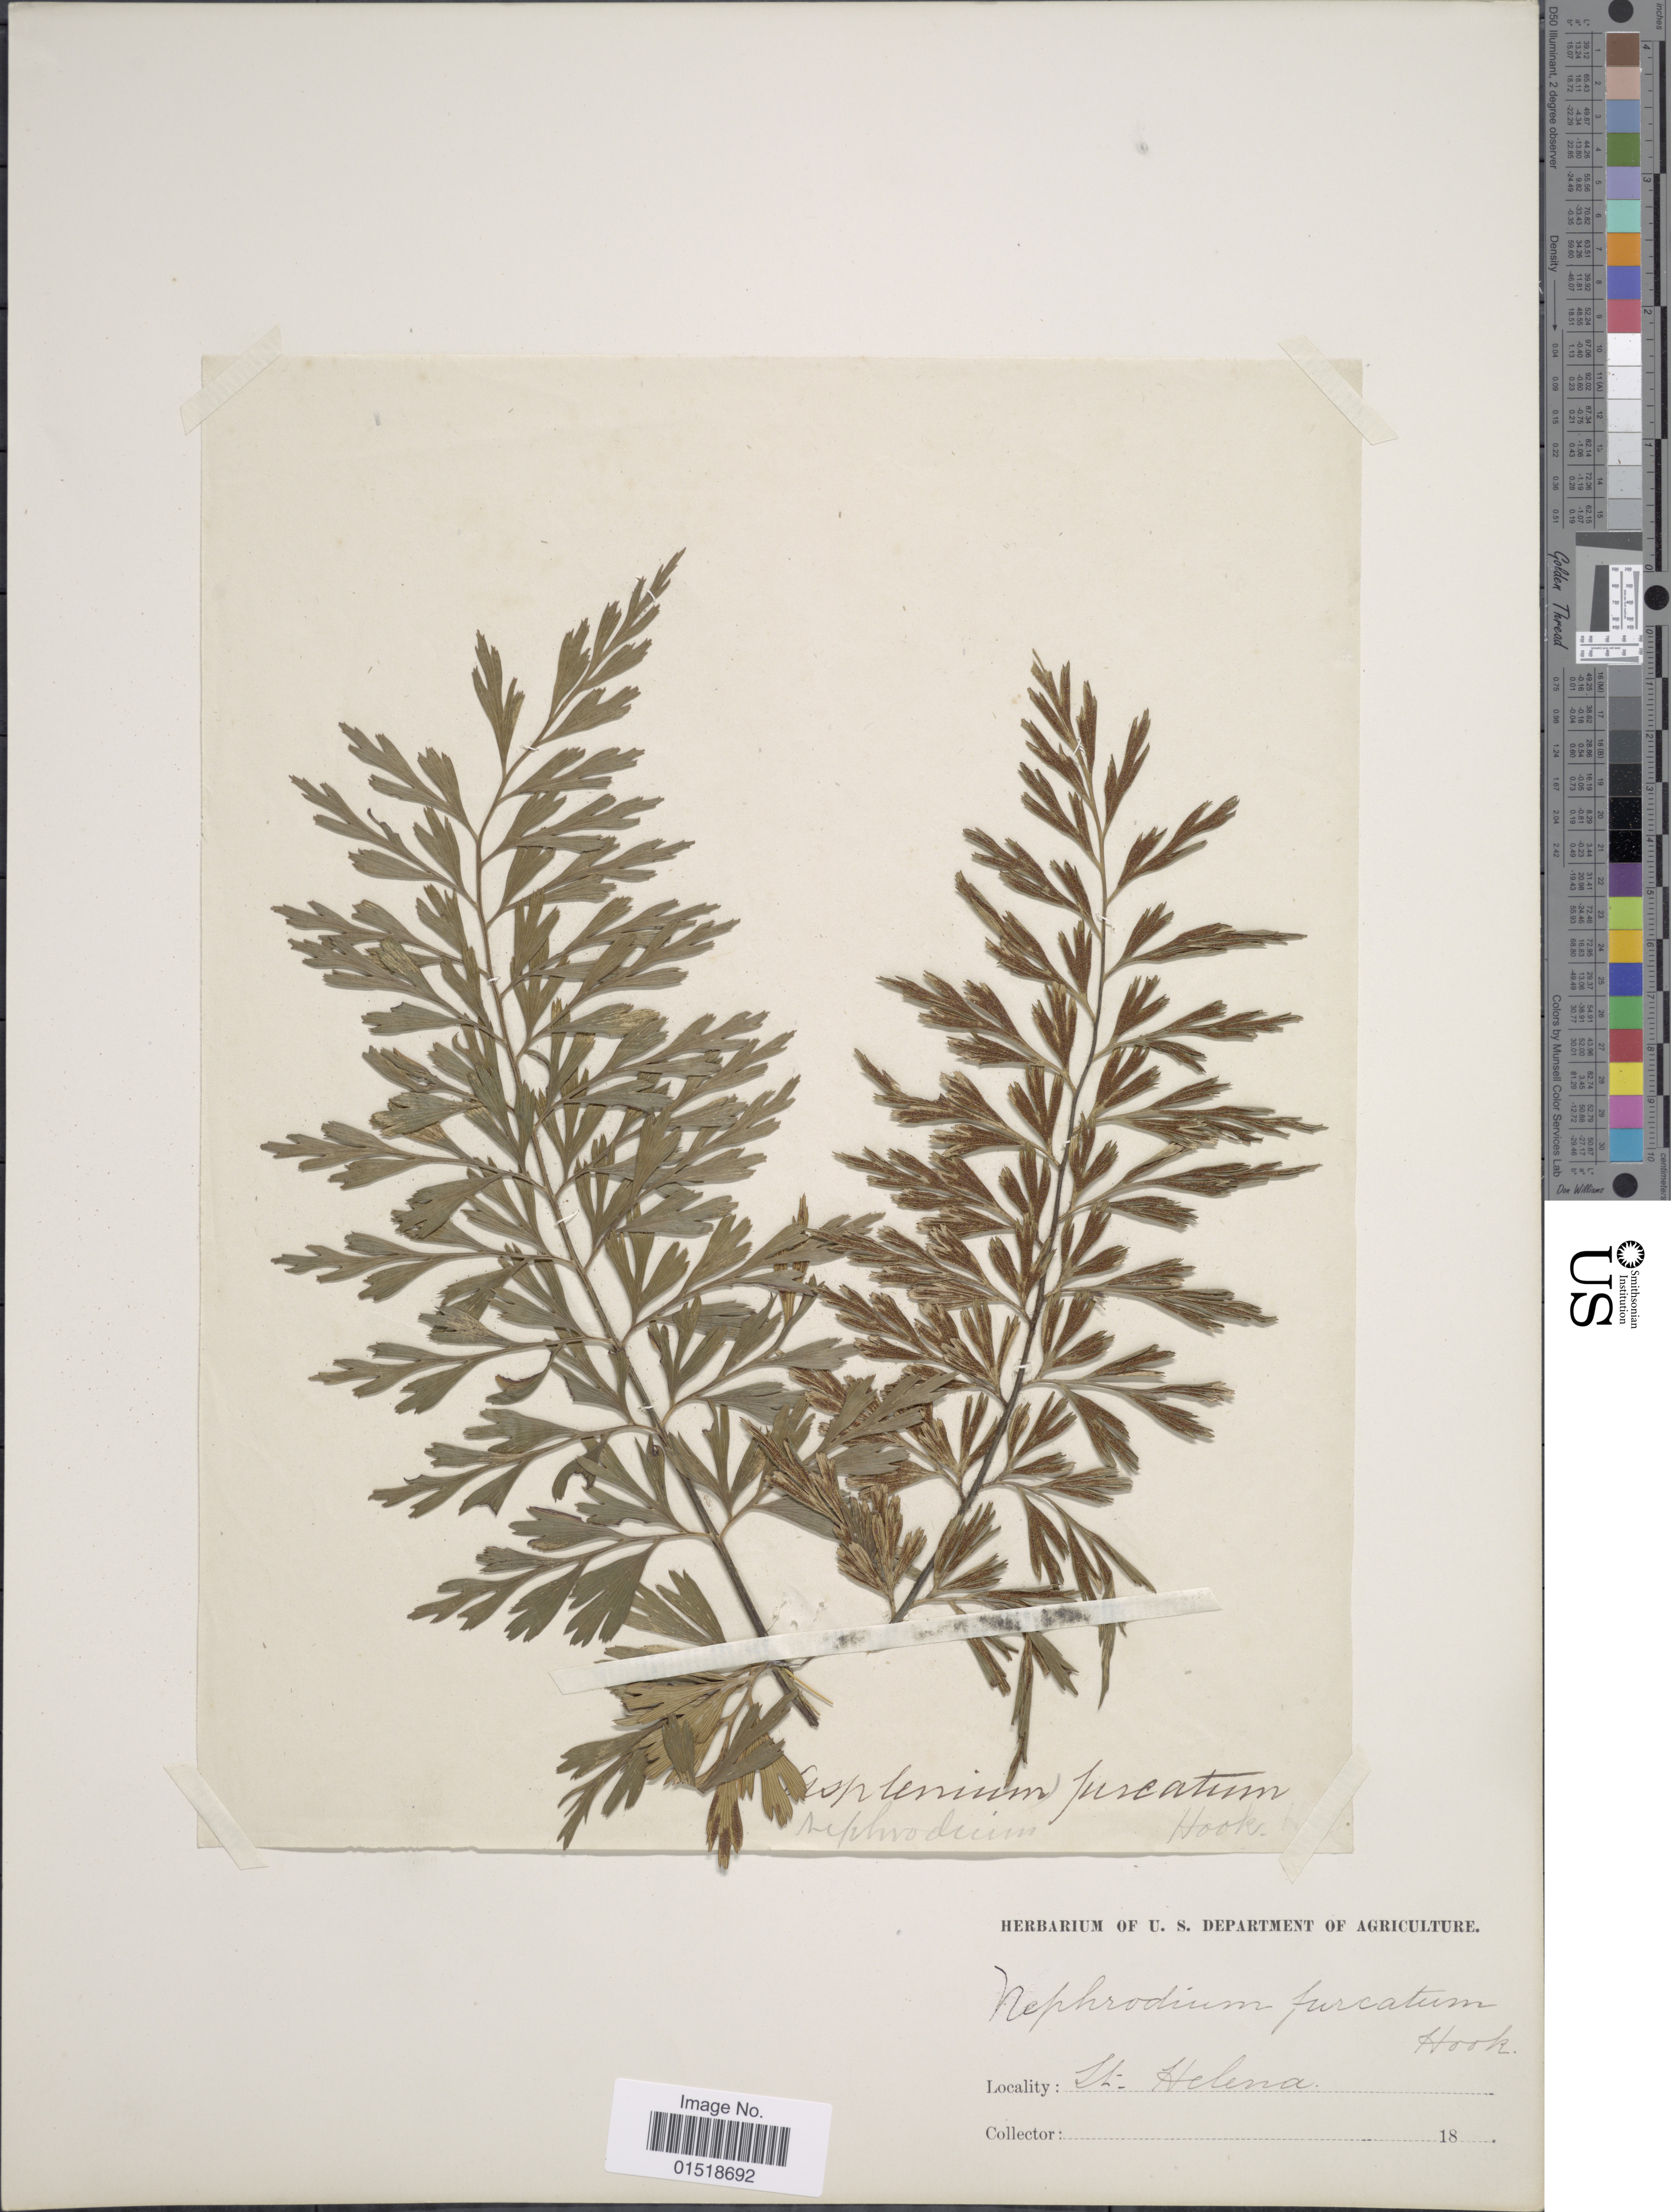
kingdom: Plantae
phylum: Tracheophyta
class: Polypodiopsida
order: Polypodiales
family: Aspleniaceae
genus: Asplenium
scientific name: Asplenium aethiopicum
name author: (Burm. f.) Bech.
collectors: U.S. Department of Agriculture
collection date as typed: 18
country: St. Helena Islands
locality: St. Helena.